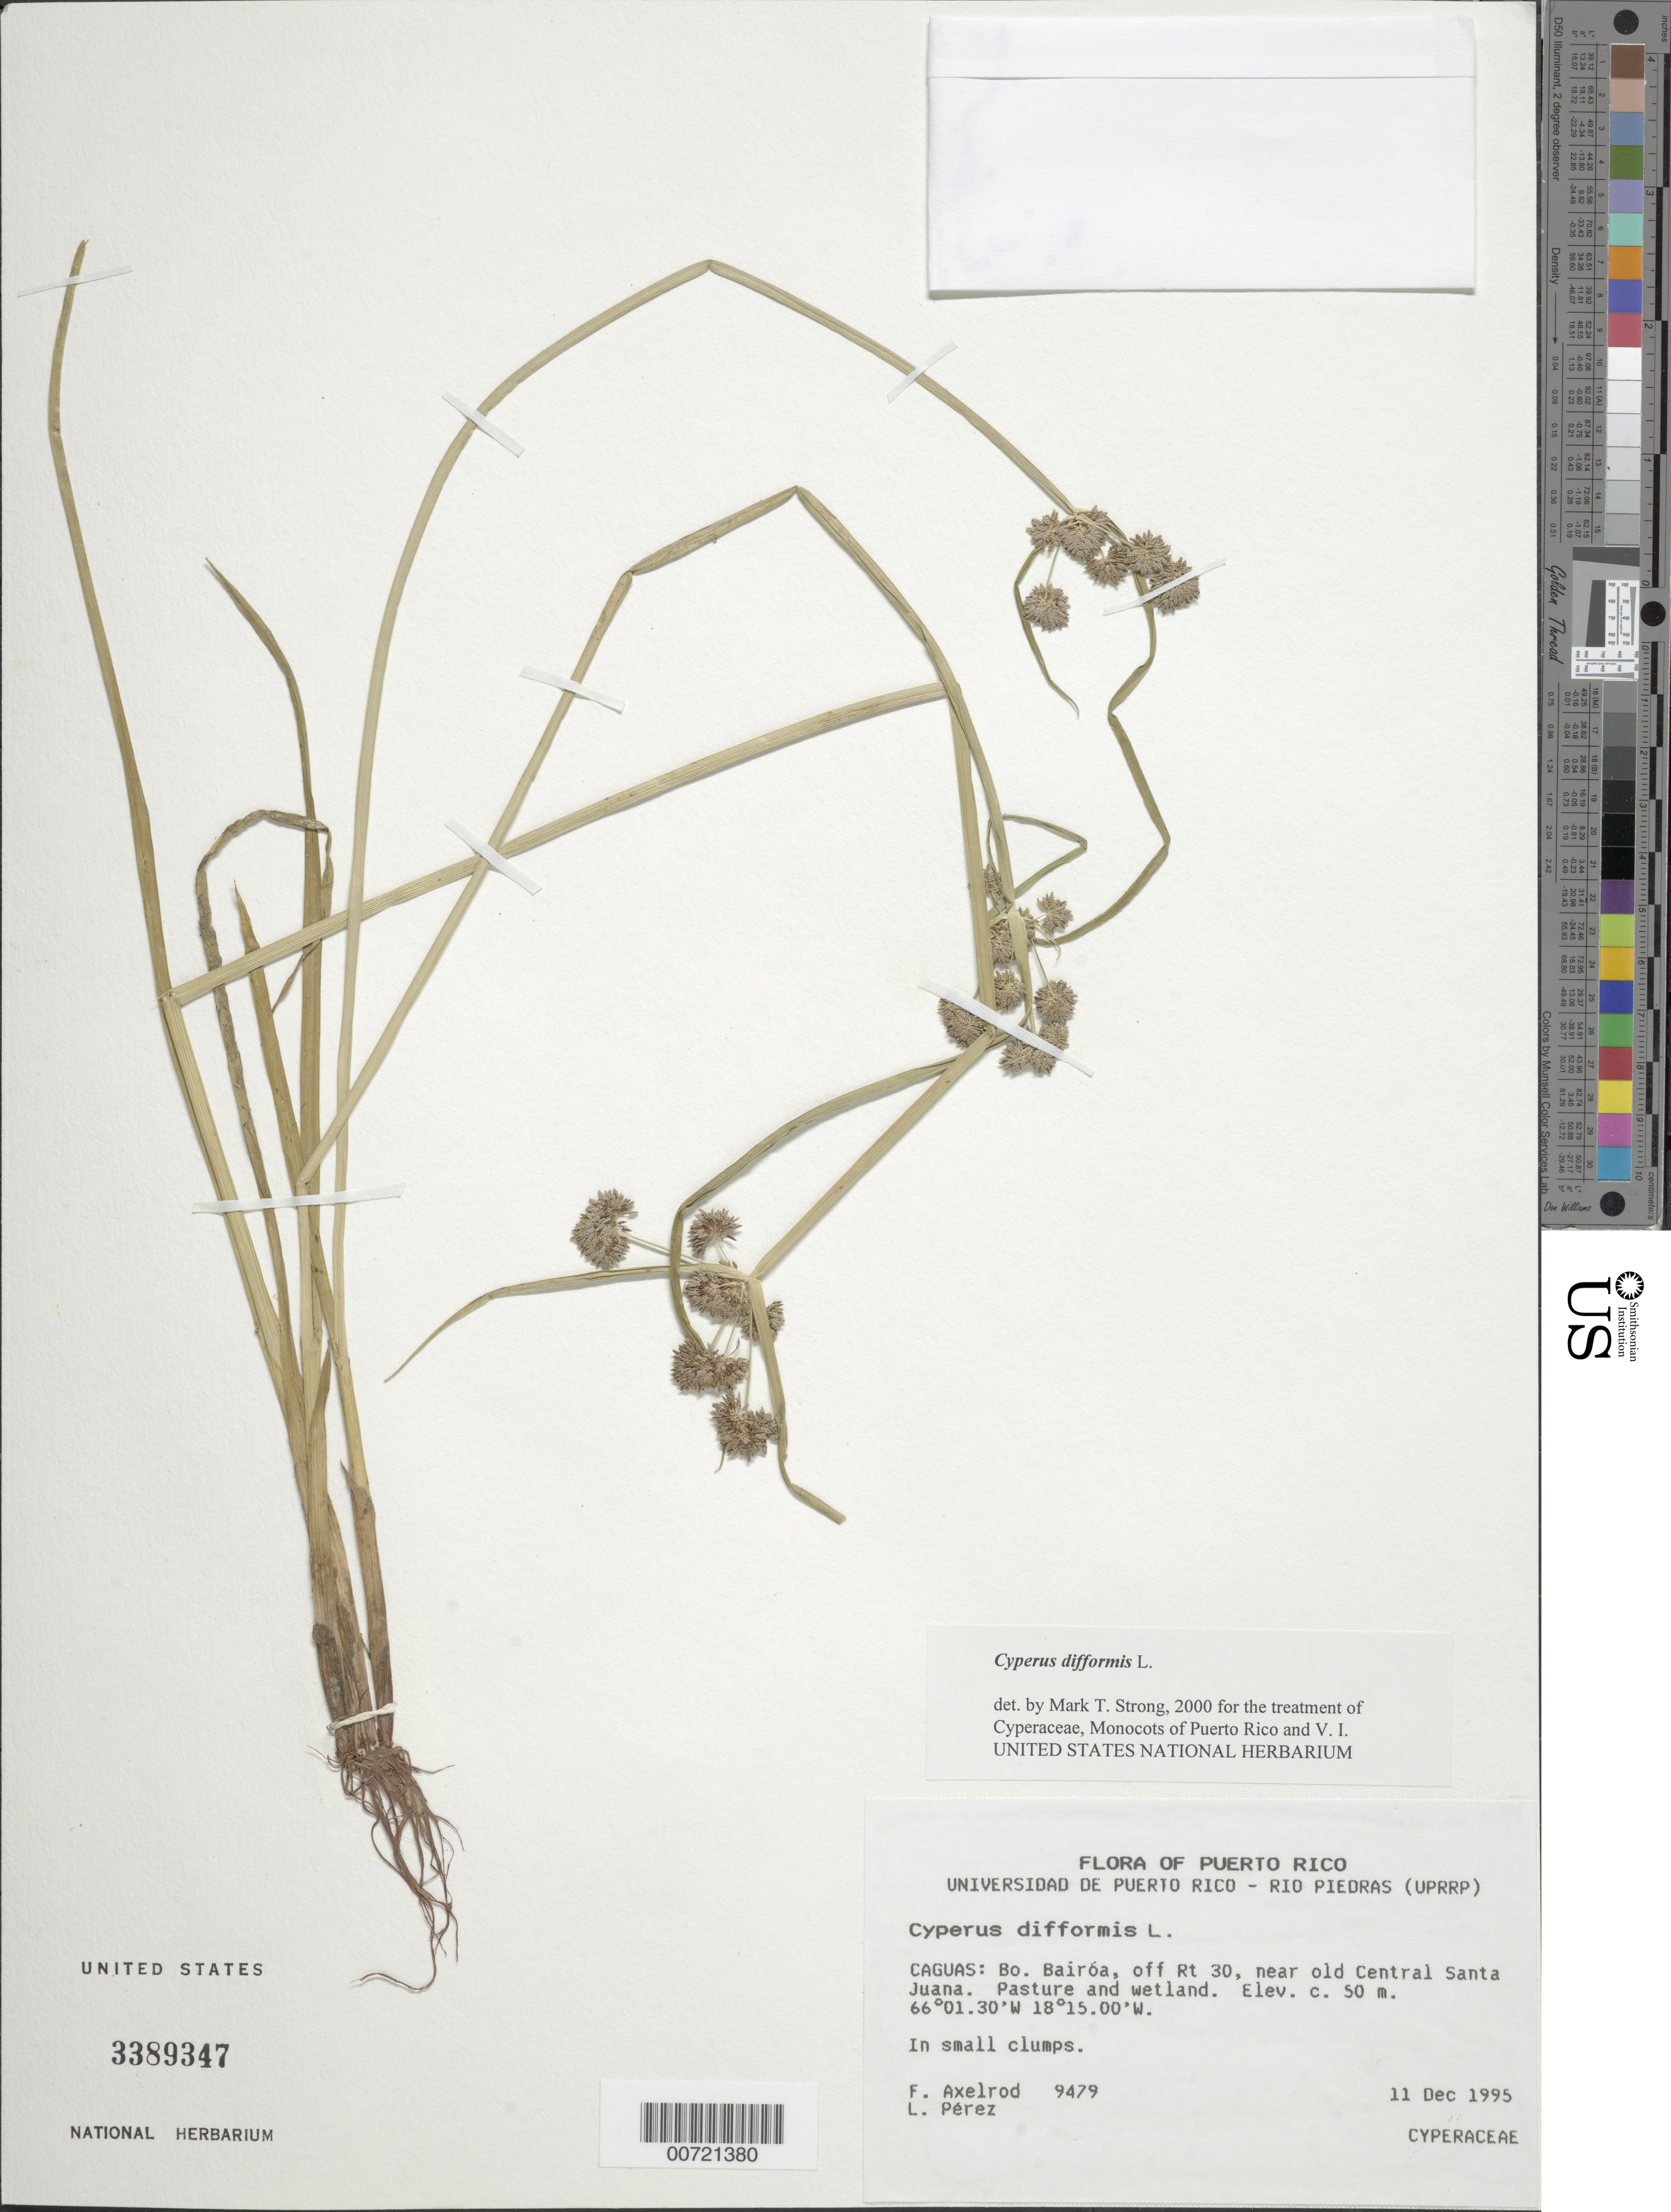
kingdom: Plantae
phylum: Tracheophyta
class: Liliopsida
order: Poales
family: Cyperaceae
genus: Cyperus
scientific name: Cyperus difformis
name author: L.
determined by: Strong, M. T., (US), Smithsonian Institution - National Museum of Natural History (UNITED STATES)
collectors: F. S. Axelrod & L. Pérez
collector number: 9479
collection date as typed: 11 Dec 1995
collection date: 1995-12-11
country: Puerto Rico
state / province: Caguas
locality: Caguas: Bo. Bairóa, off Rt. 30 near old Central Santa Juana.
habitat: Pasture and wetland.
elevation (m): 50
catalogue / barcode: US 3389347